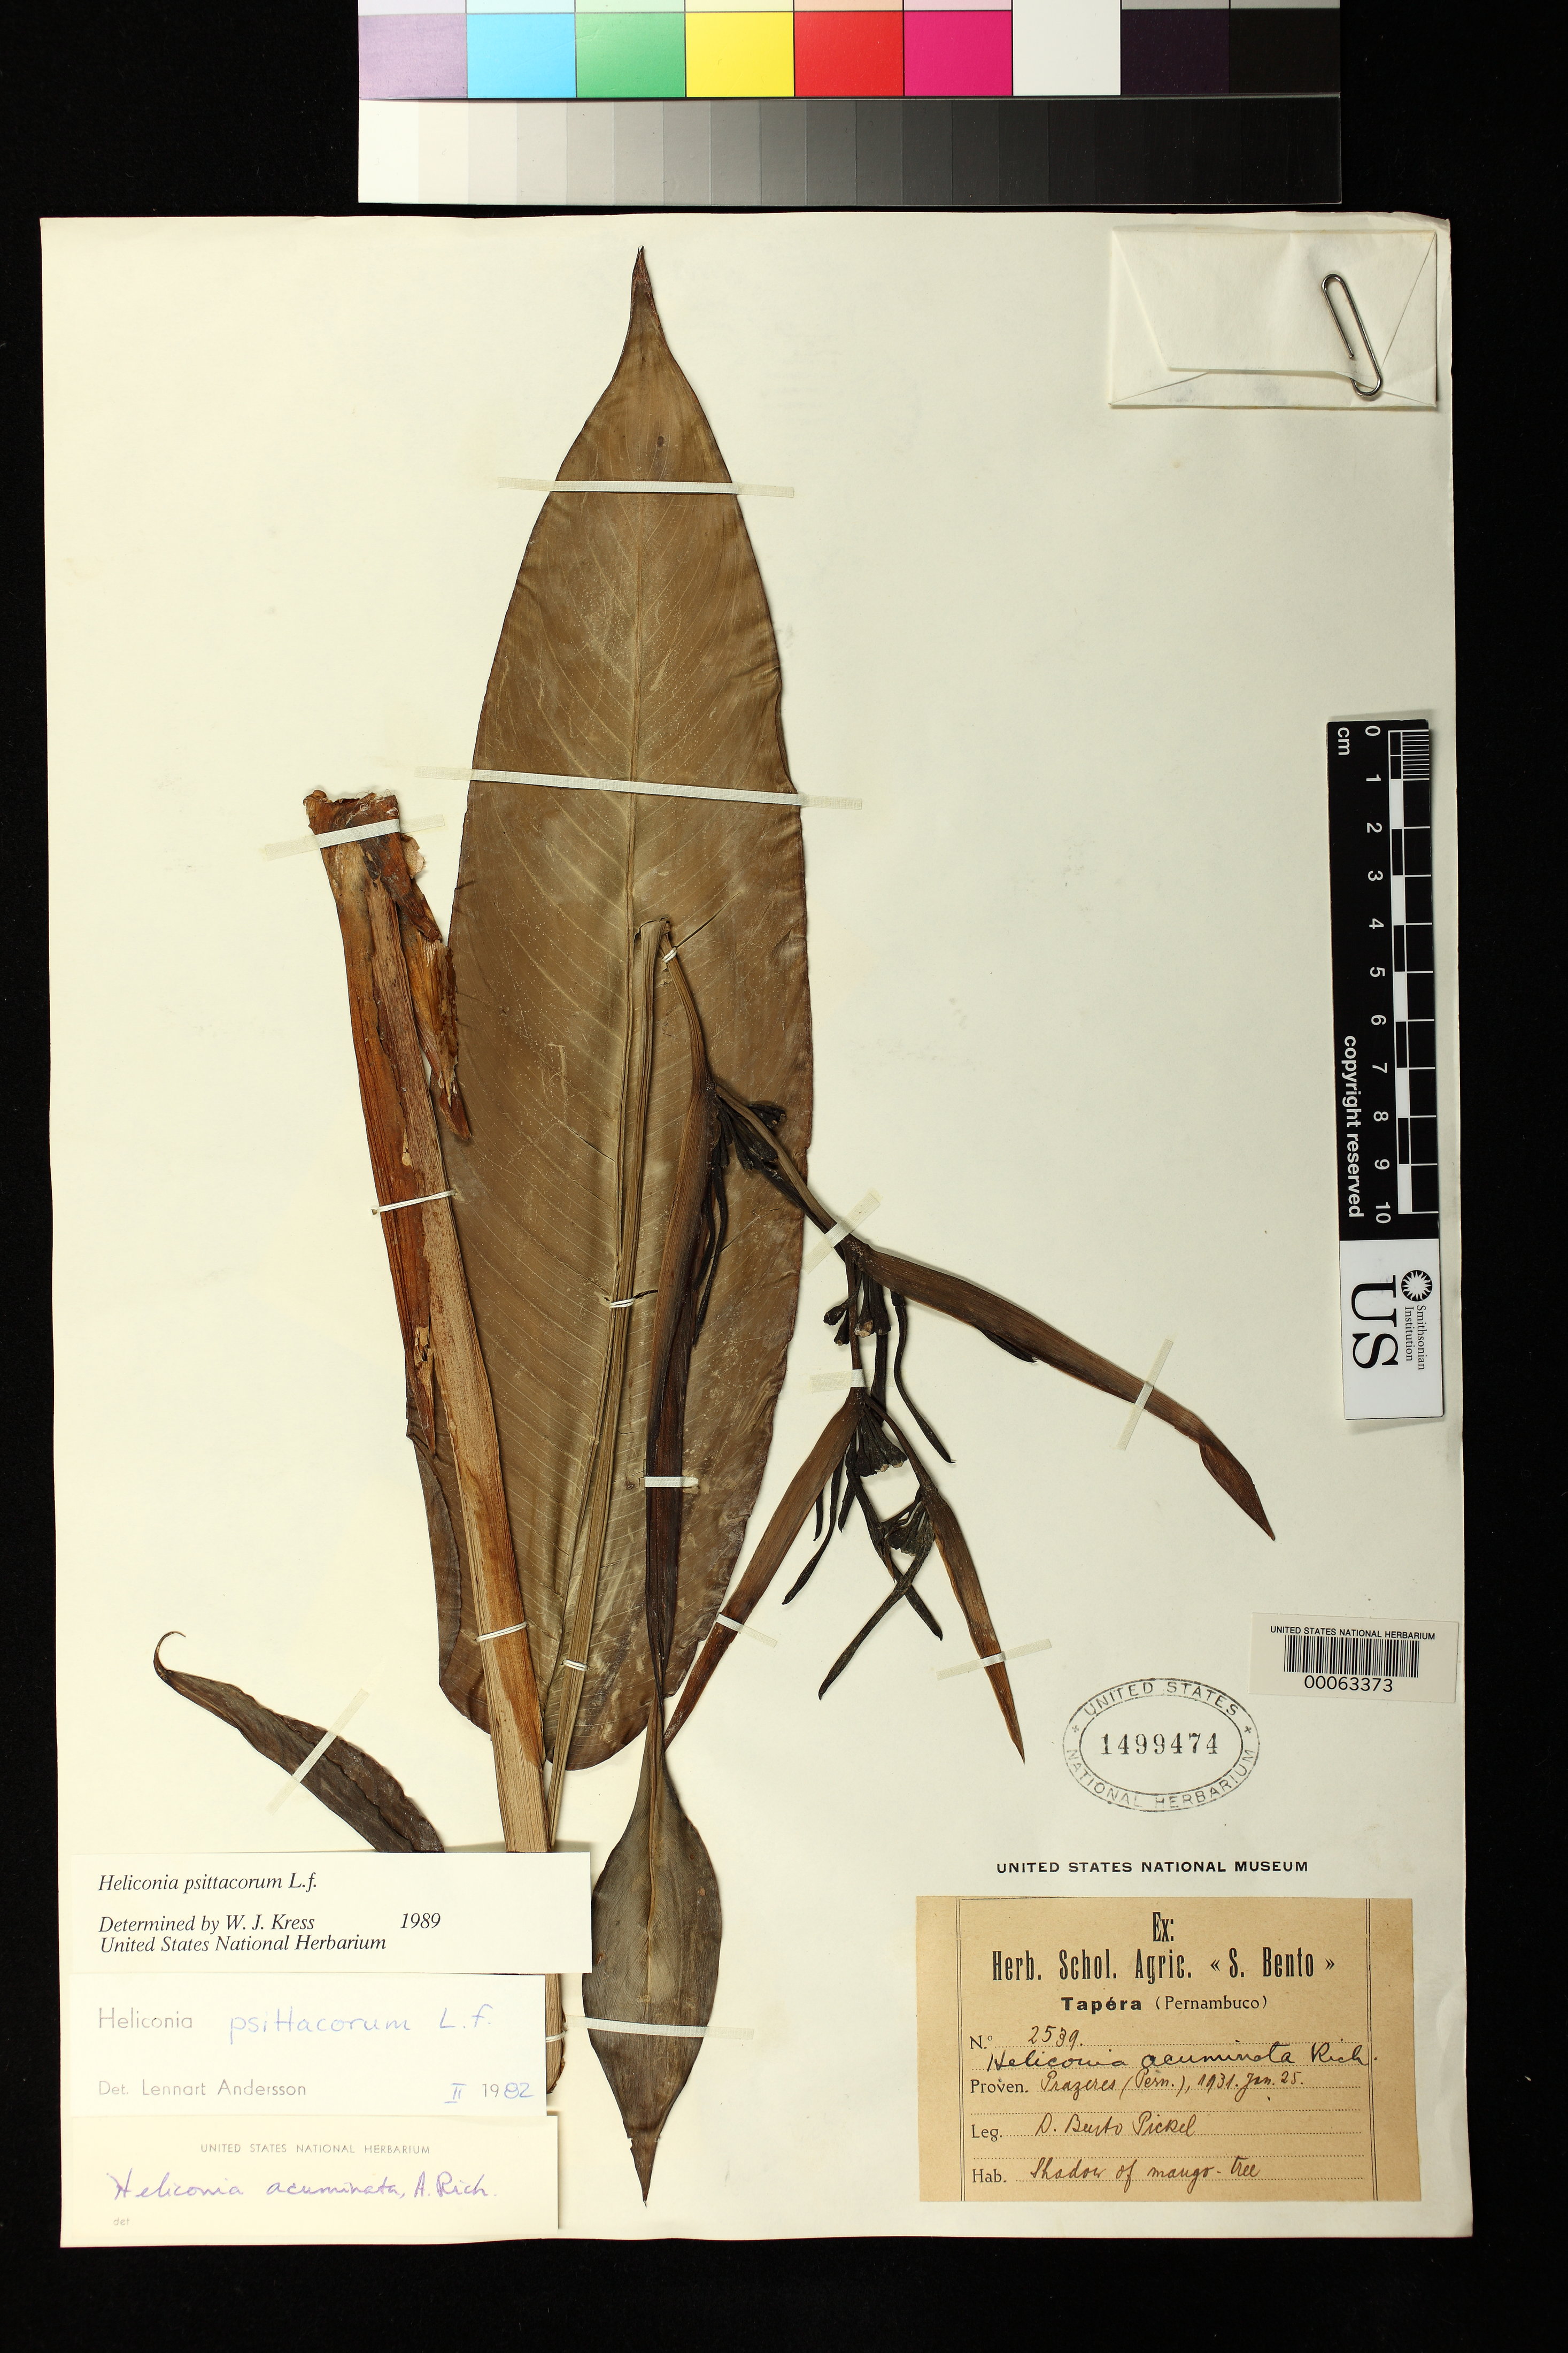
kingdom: Plantae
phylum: Tracheophyta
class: Liliopsida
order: Zingiberales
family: Heliconiaceae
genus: Heliconia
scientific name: Heliconia psittacorum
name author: L. f.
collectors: B. J. Pickel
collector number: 2539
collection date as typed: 25 Jan 1931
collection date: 1931-01-25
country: Brazil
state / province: Pernambuco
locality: Prazeres, tapera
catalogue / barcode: US 1499474